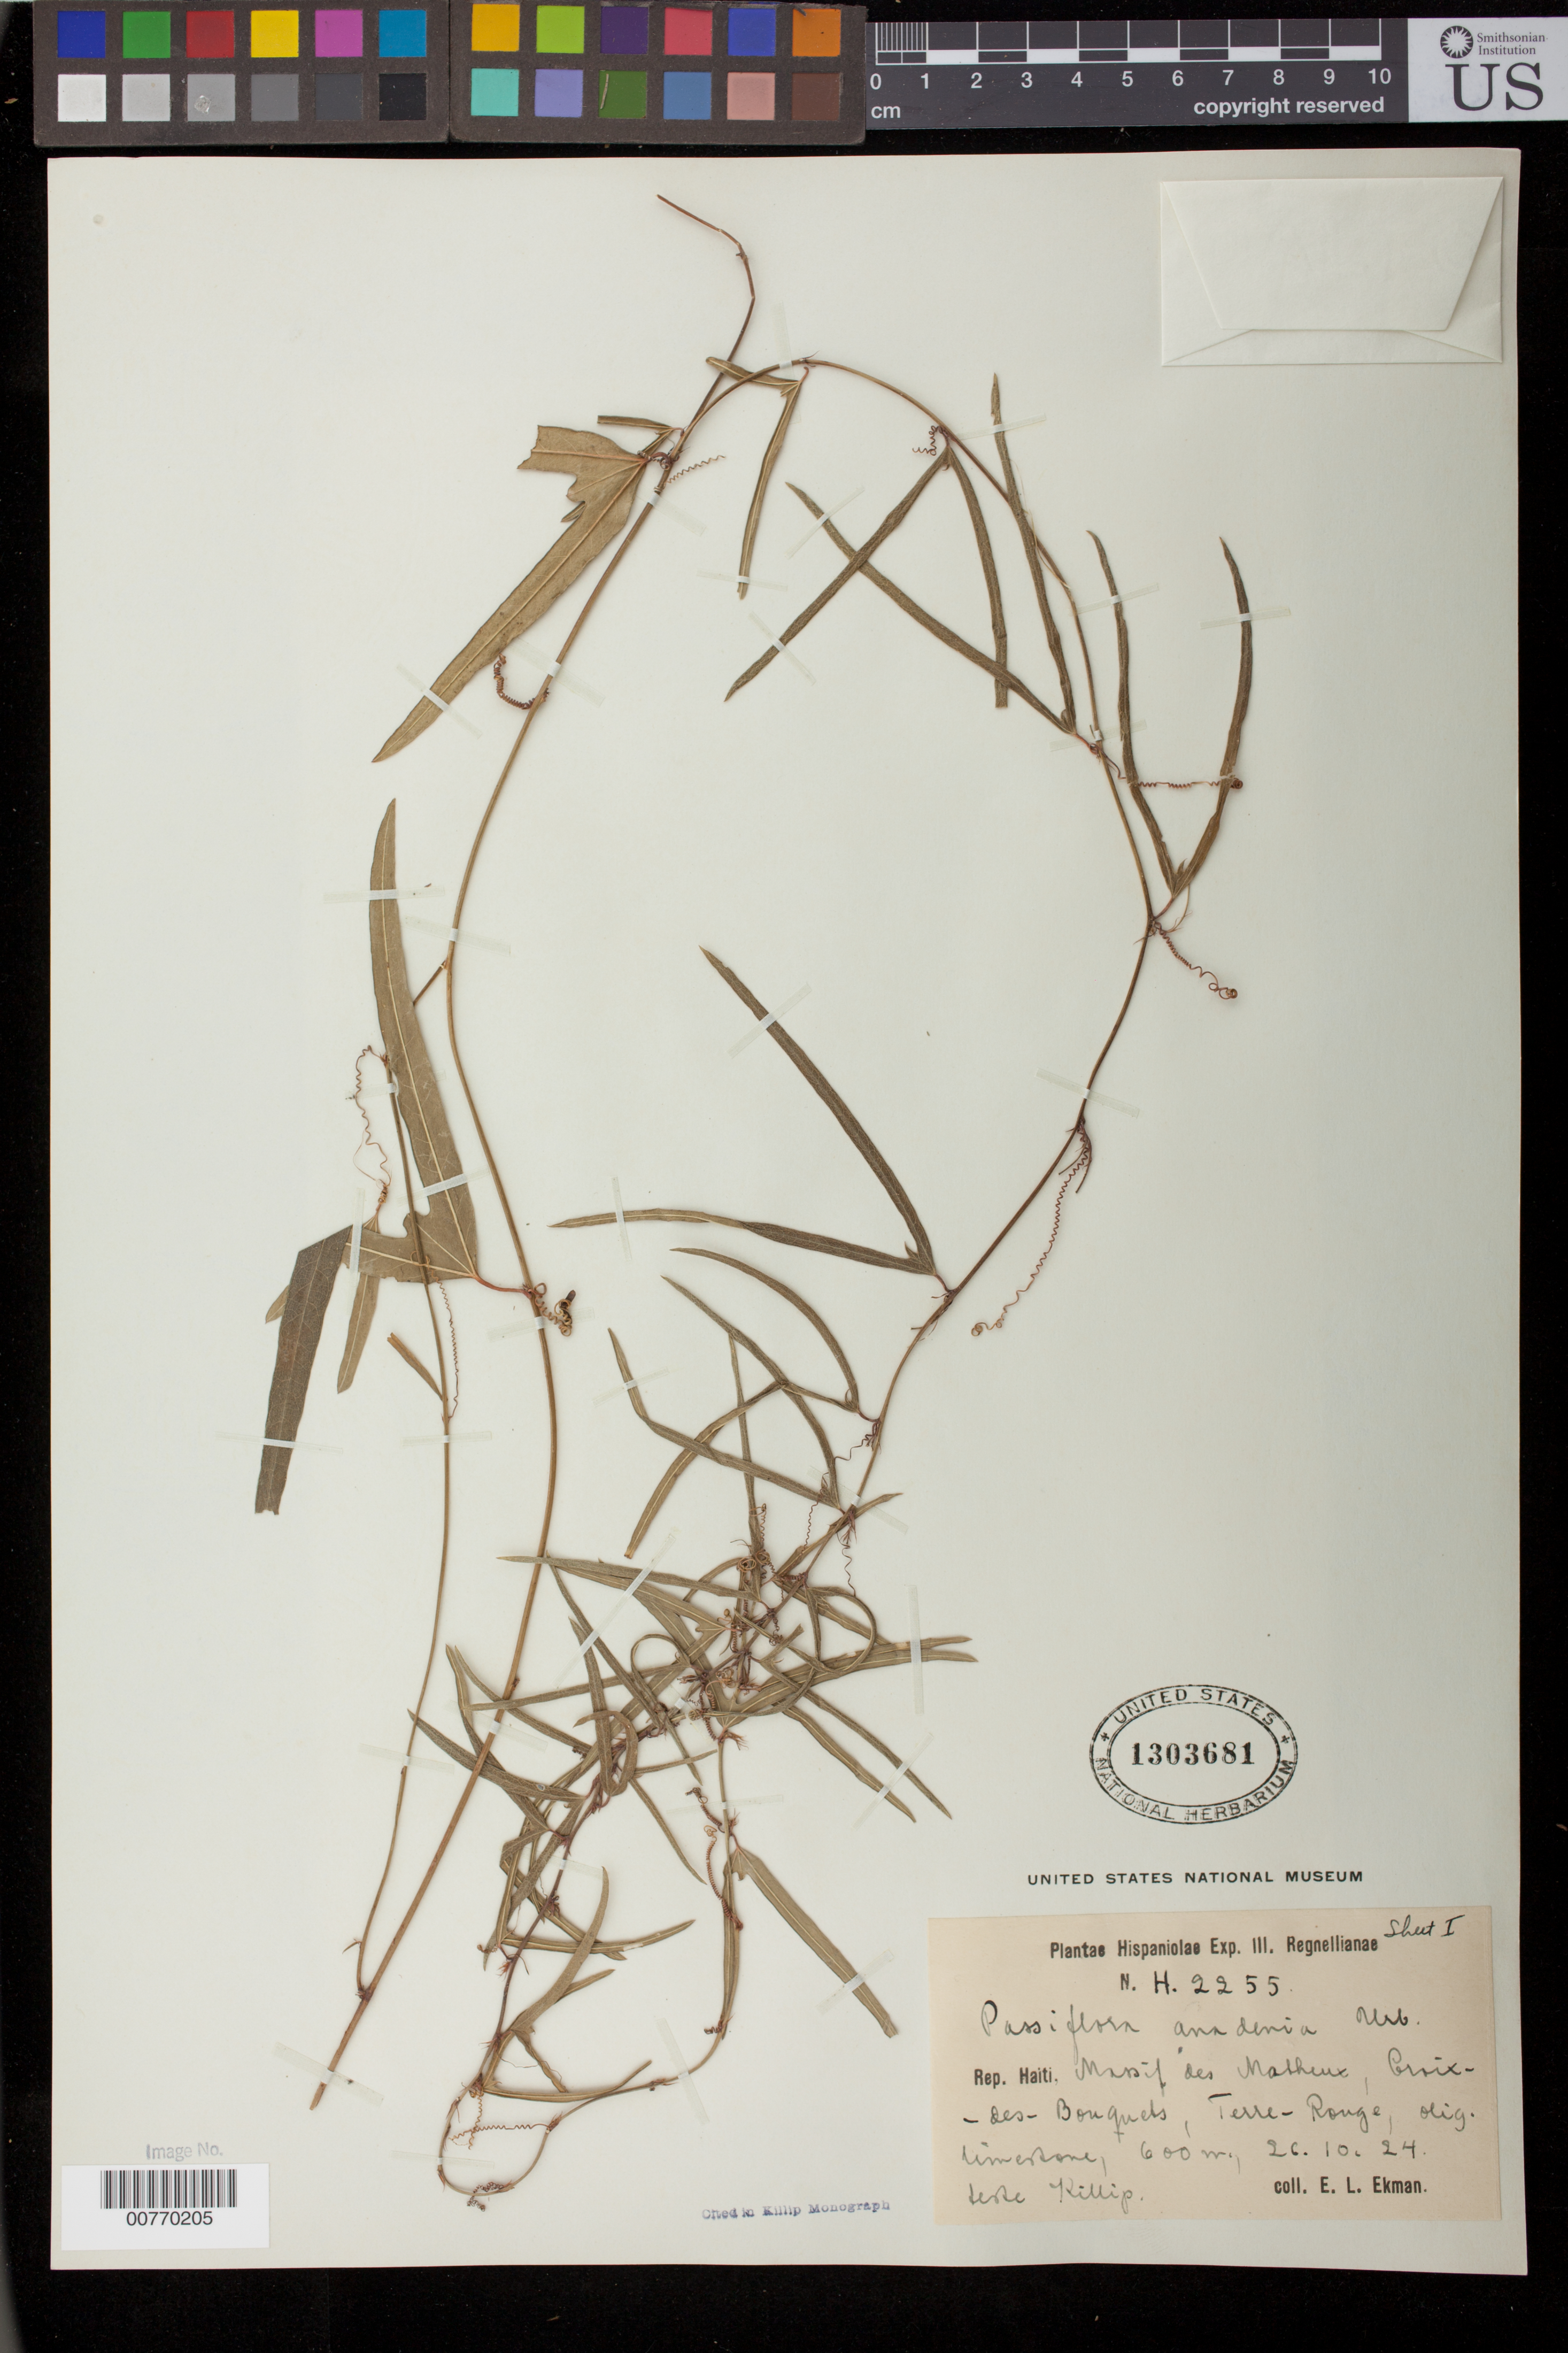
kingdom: Plantae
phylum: Tracheophyta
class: Magnoliopsida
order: Malpighiales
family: Passifloraceae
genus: Passiflora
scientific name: Passiflora anadenia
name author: Urb.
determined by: Killip, Ellsworth P.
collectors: E. L. Ekman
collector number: H 2255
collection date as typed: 26 Oct 1924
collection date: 1924-10-26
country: Haiti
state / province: Ouest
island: Hispaniola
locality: Massif des Metheux, Croix-des-Bouquets, Terre-Rouge.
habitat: Olig. limestone.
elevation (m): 600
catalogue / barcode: US 1303681